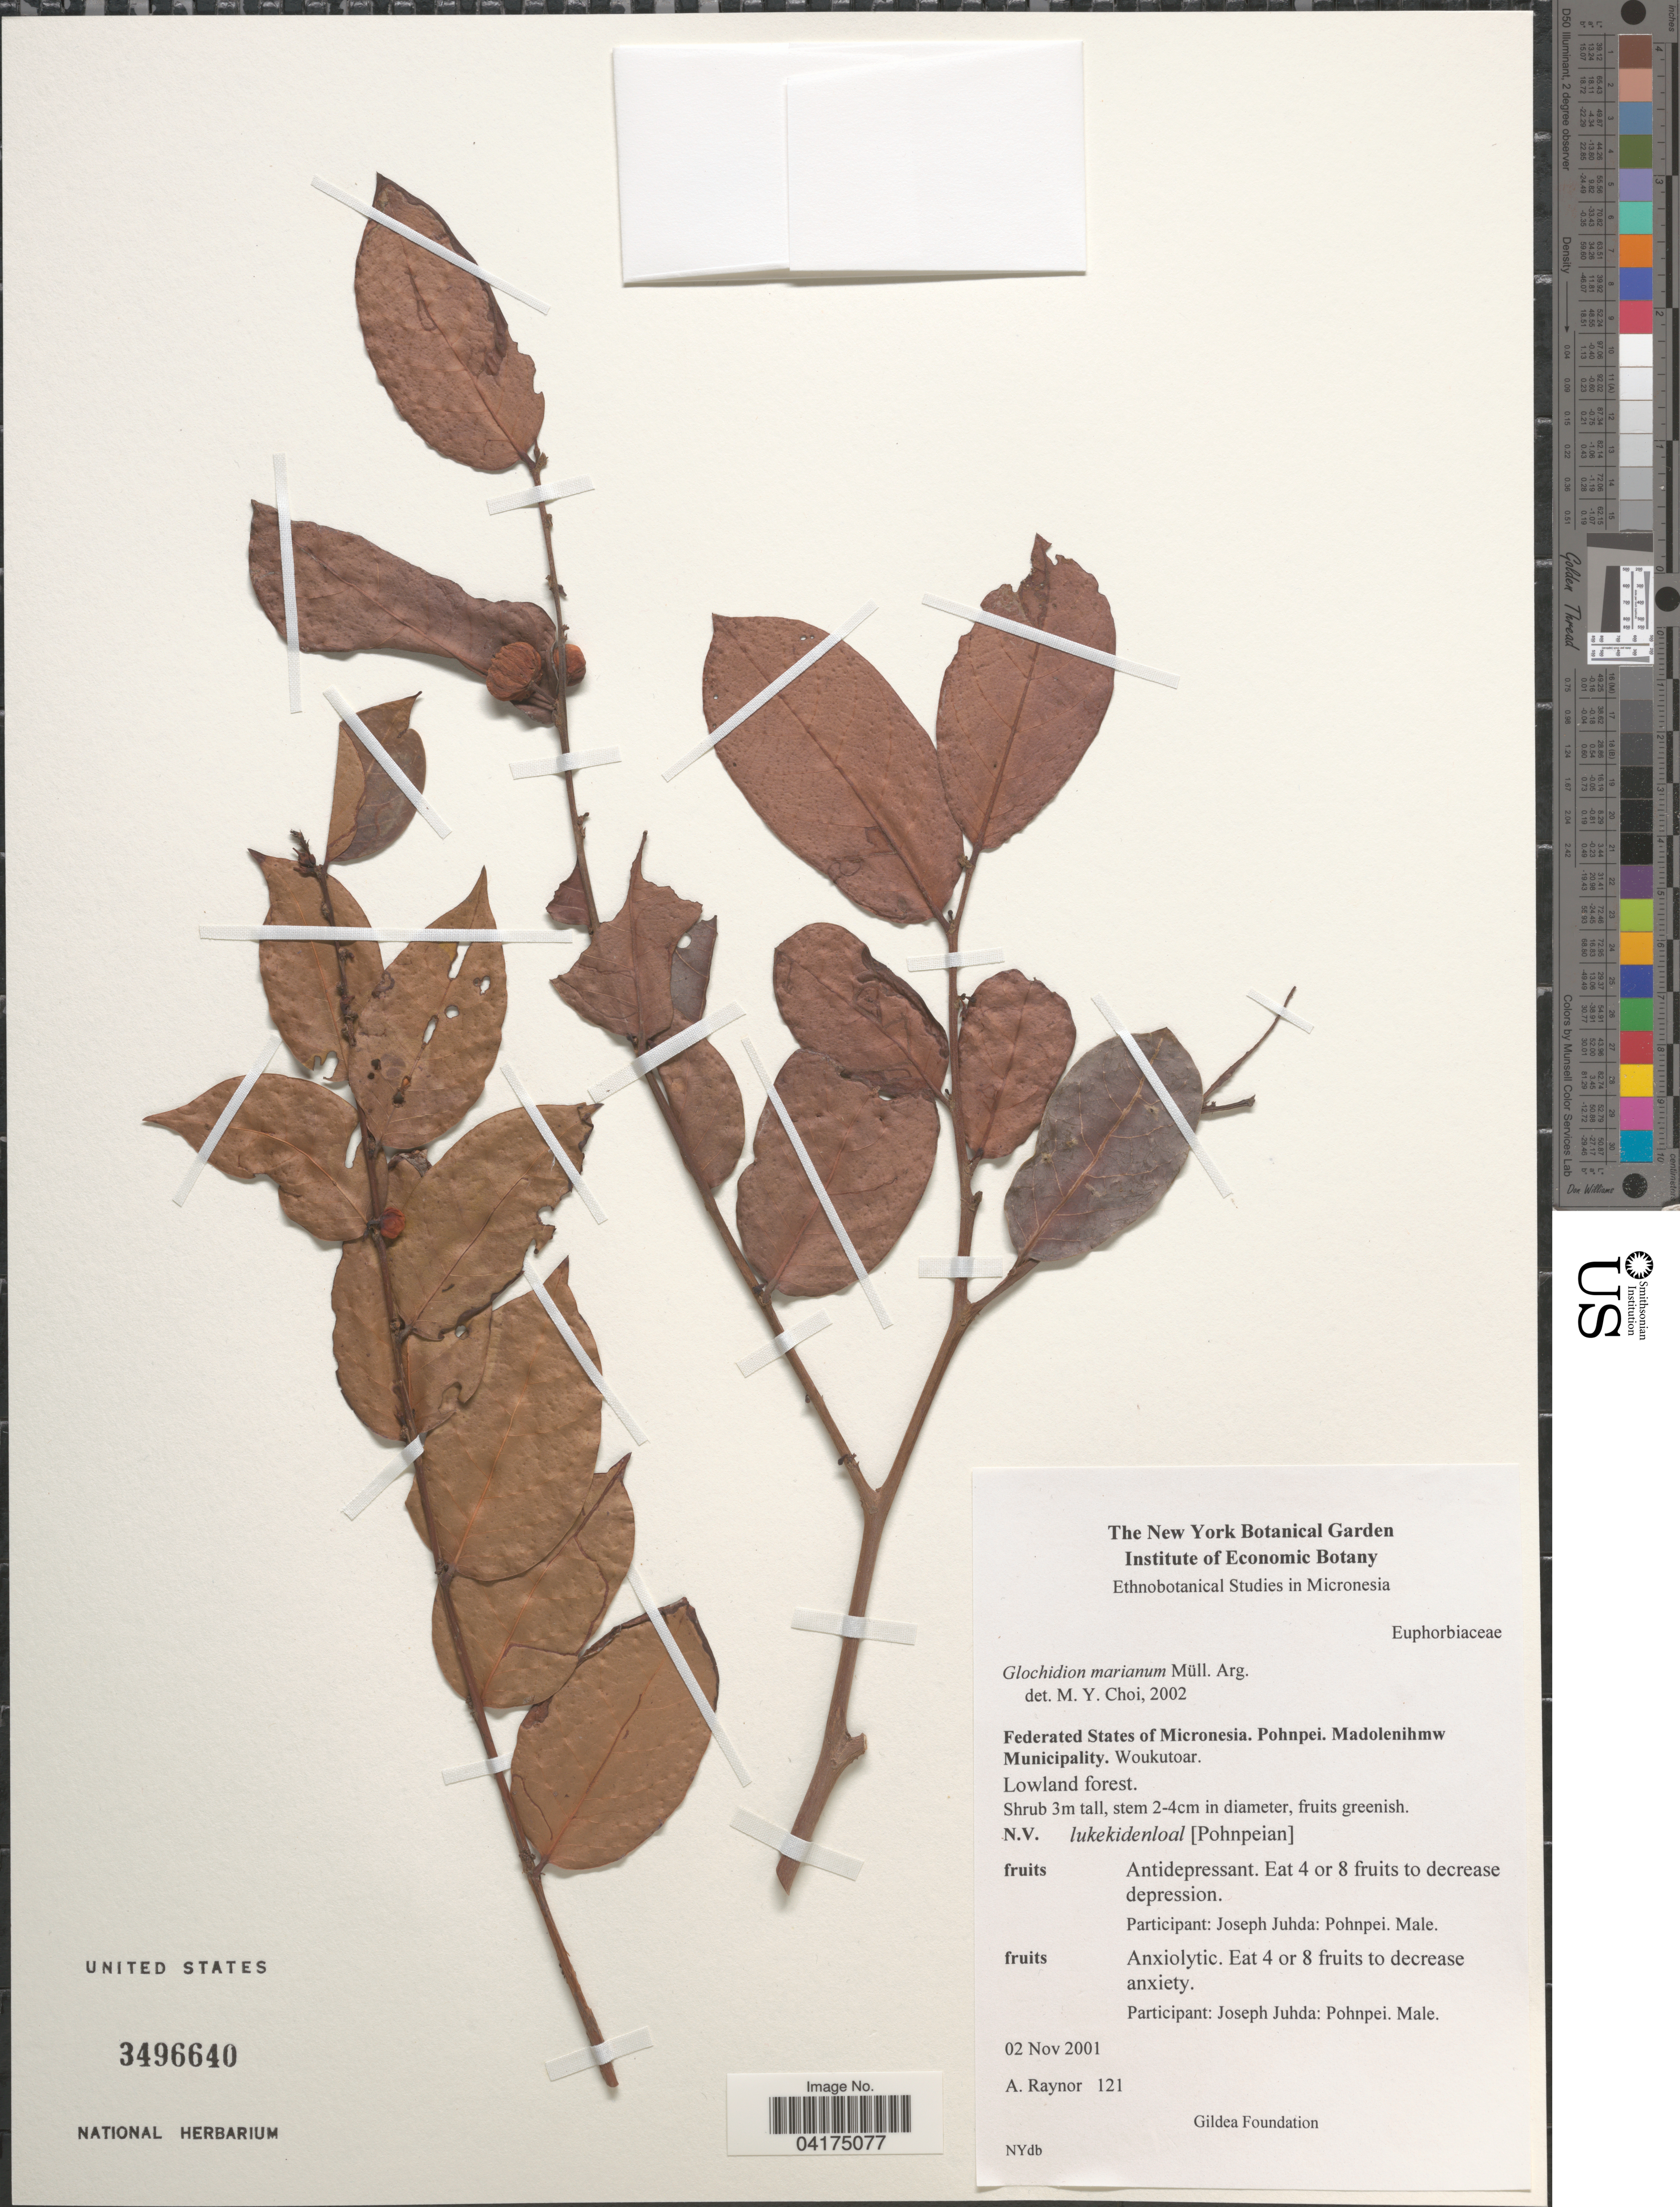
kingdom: Plantae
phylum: Tracheophyta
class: Magnoliopsida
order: Malpighiales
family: Phyllanthaceae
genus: Phyllanthus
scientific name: Phyllanthus mariannensis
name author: W.L. Wagner & Lorence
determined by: Wagner, W. L., (BOT), Smithsonian Institution - National Museum of Natural History (UNITED STATES)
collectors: A. Raynor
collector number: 121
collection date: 2001-11-02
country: Micronesia, Federated States of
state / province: Pohnpei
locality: Madolenihmw Municipality. Woukutoar.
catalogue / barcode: US 3496640